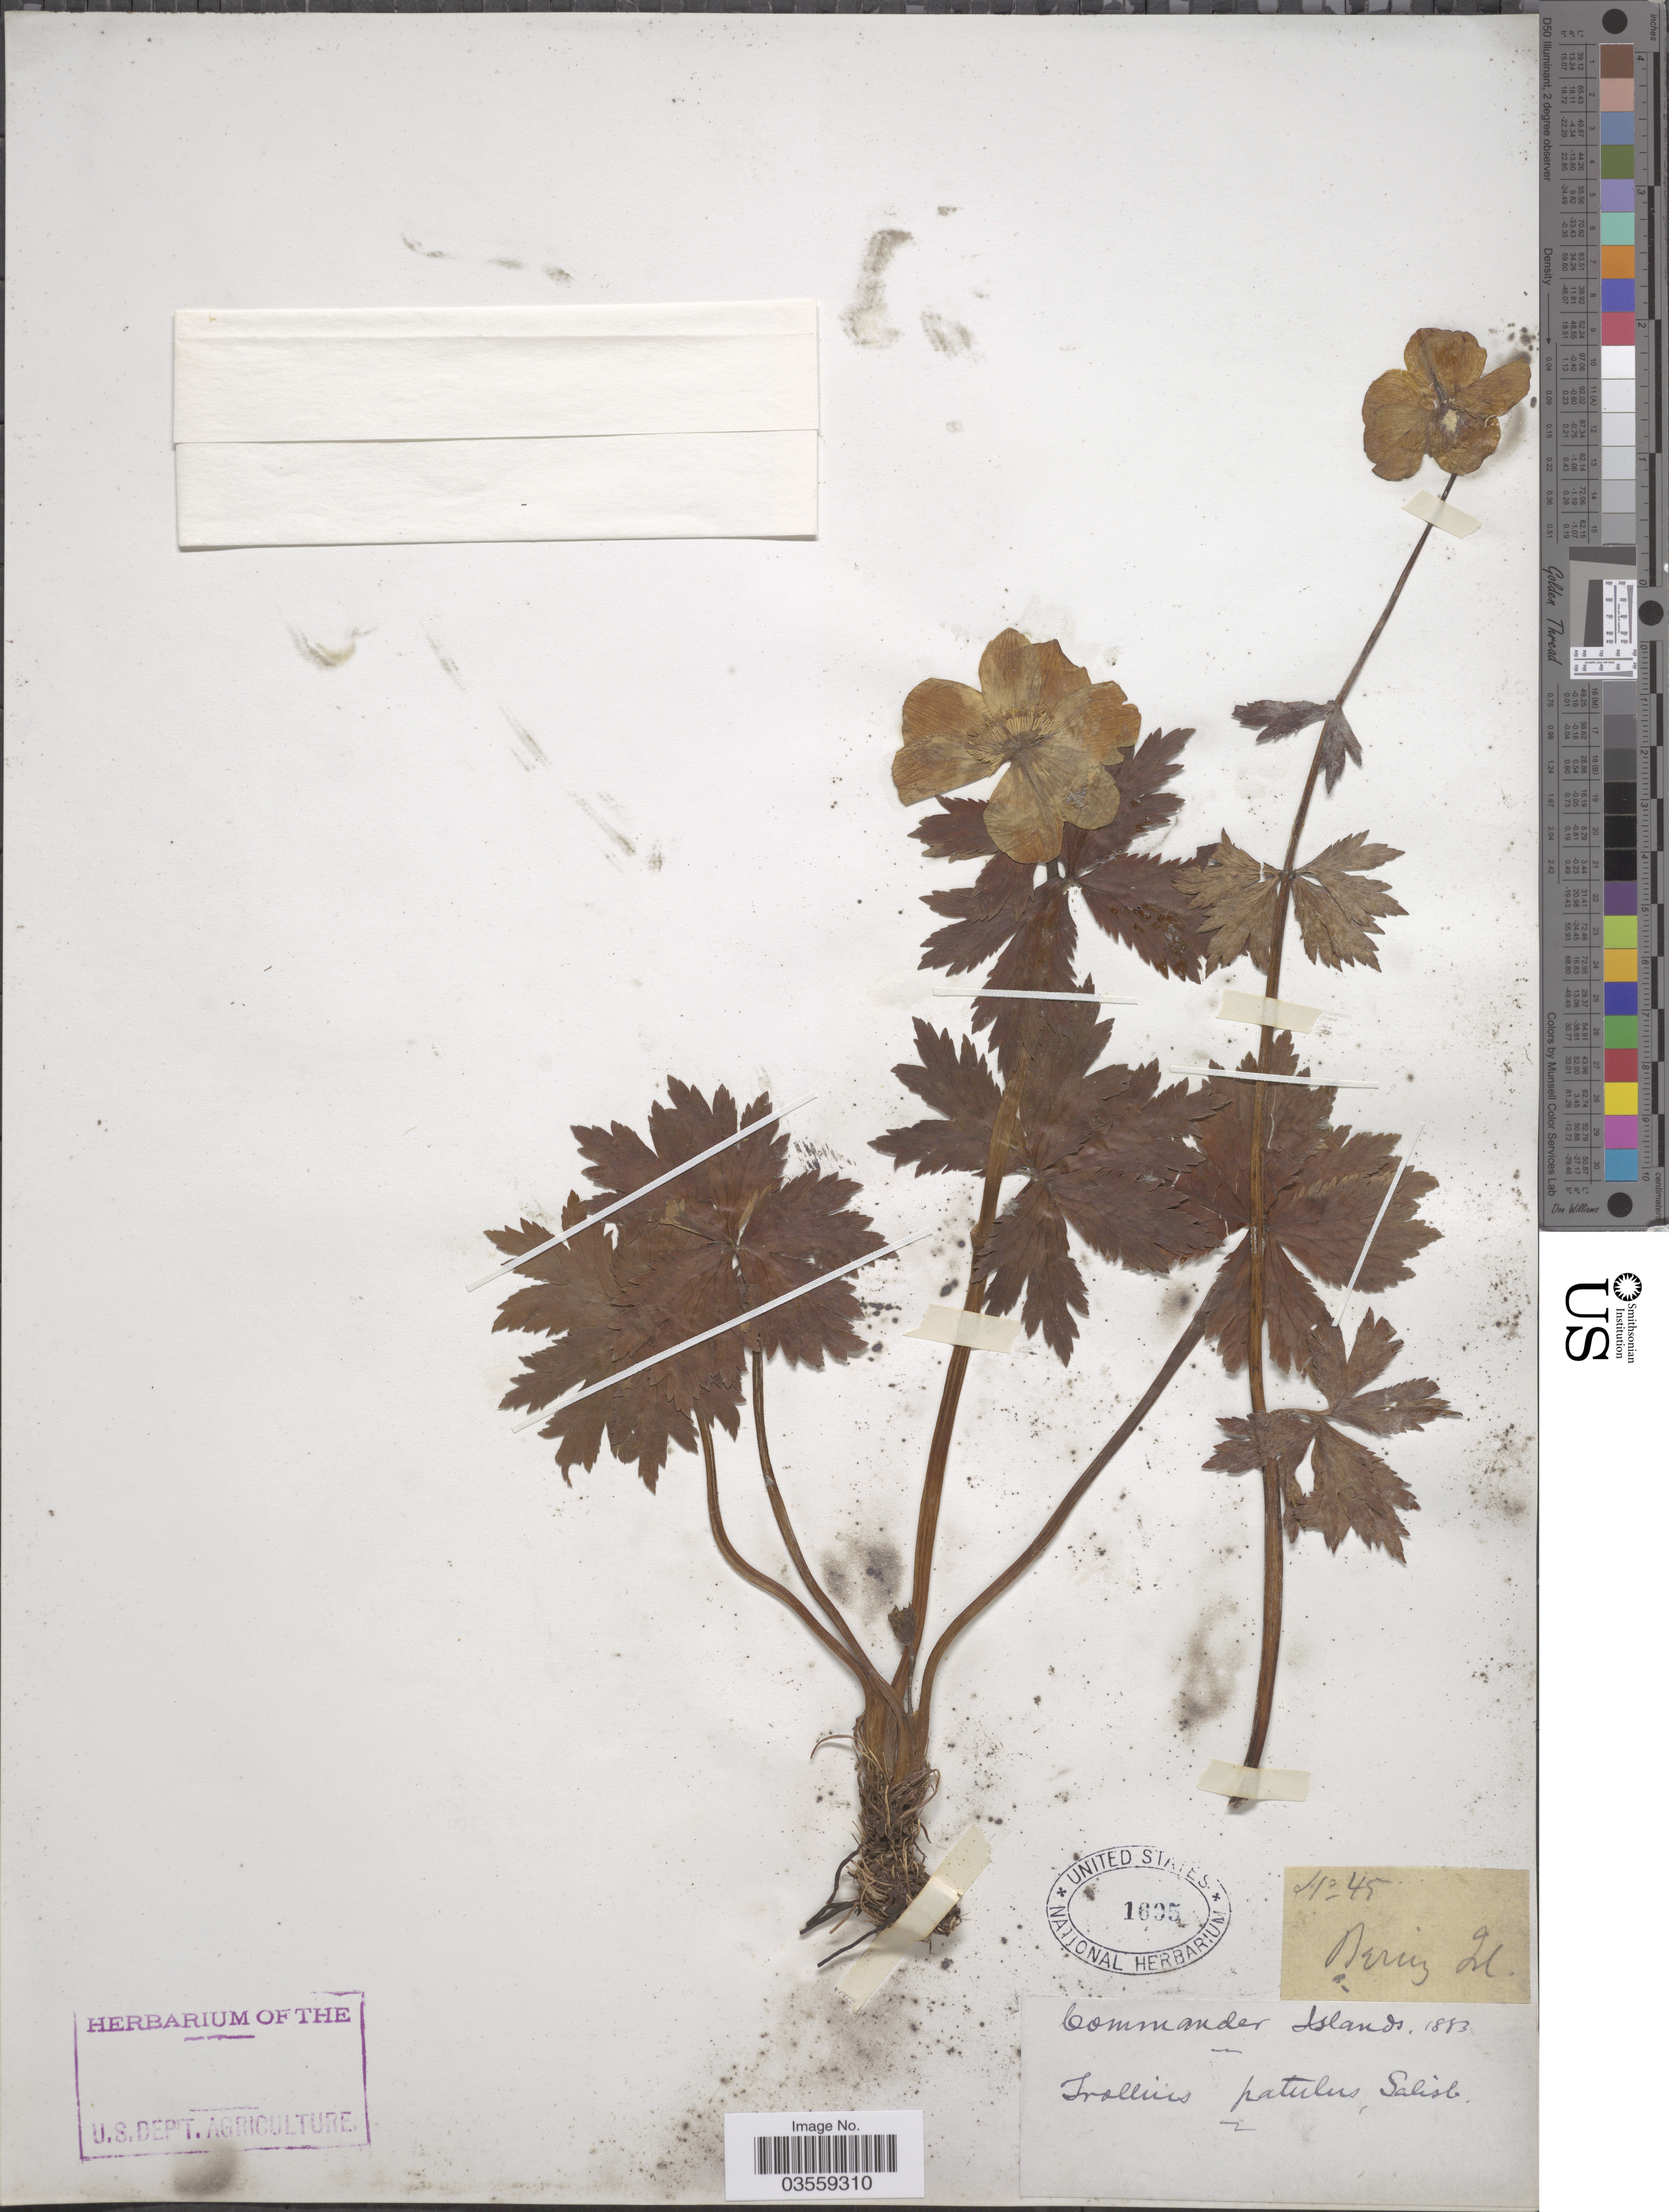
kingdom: Plantae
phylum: Tracheophyta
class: Magnoliopsida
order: Ranunculales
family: Ranunculaceae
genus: Trollius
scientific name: Trollius patulus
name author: Salisb.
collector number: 45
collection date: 1883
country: Russian Federation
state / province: Kamchatka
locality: Bering Isl. Commander Islands.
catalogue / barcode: US 1605